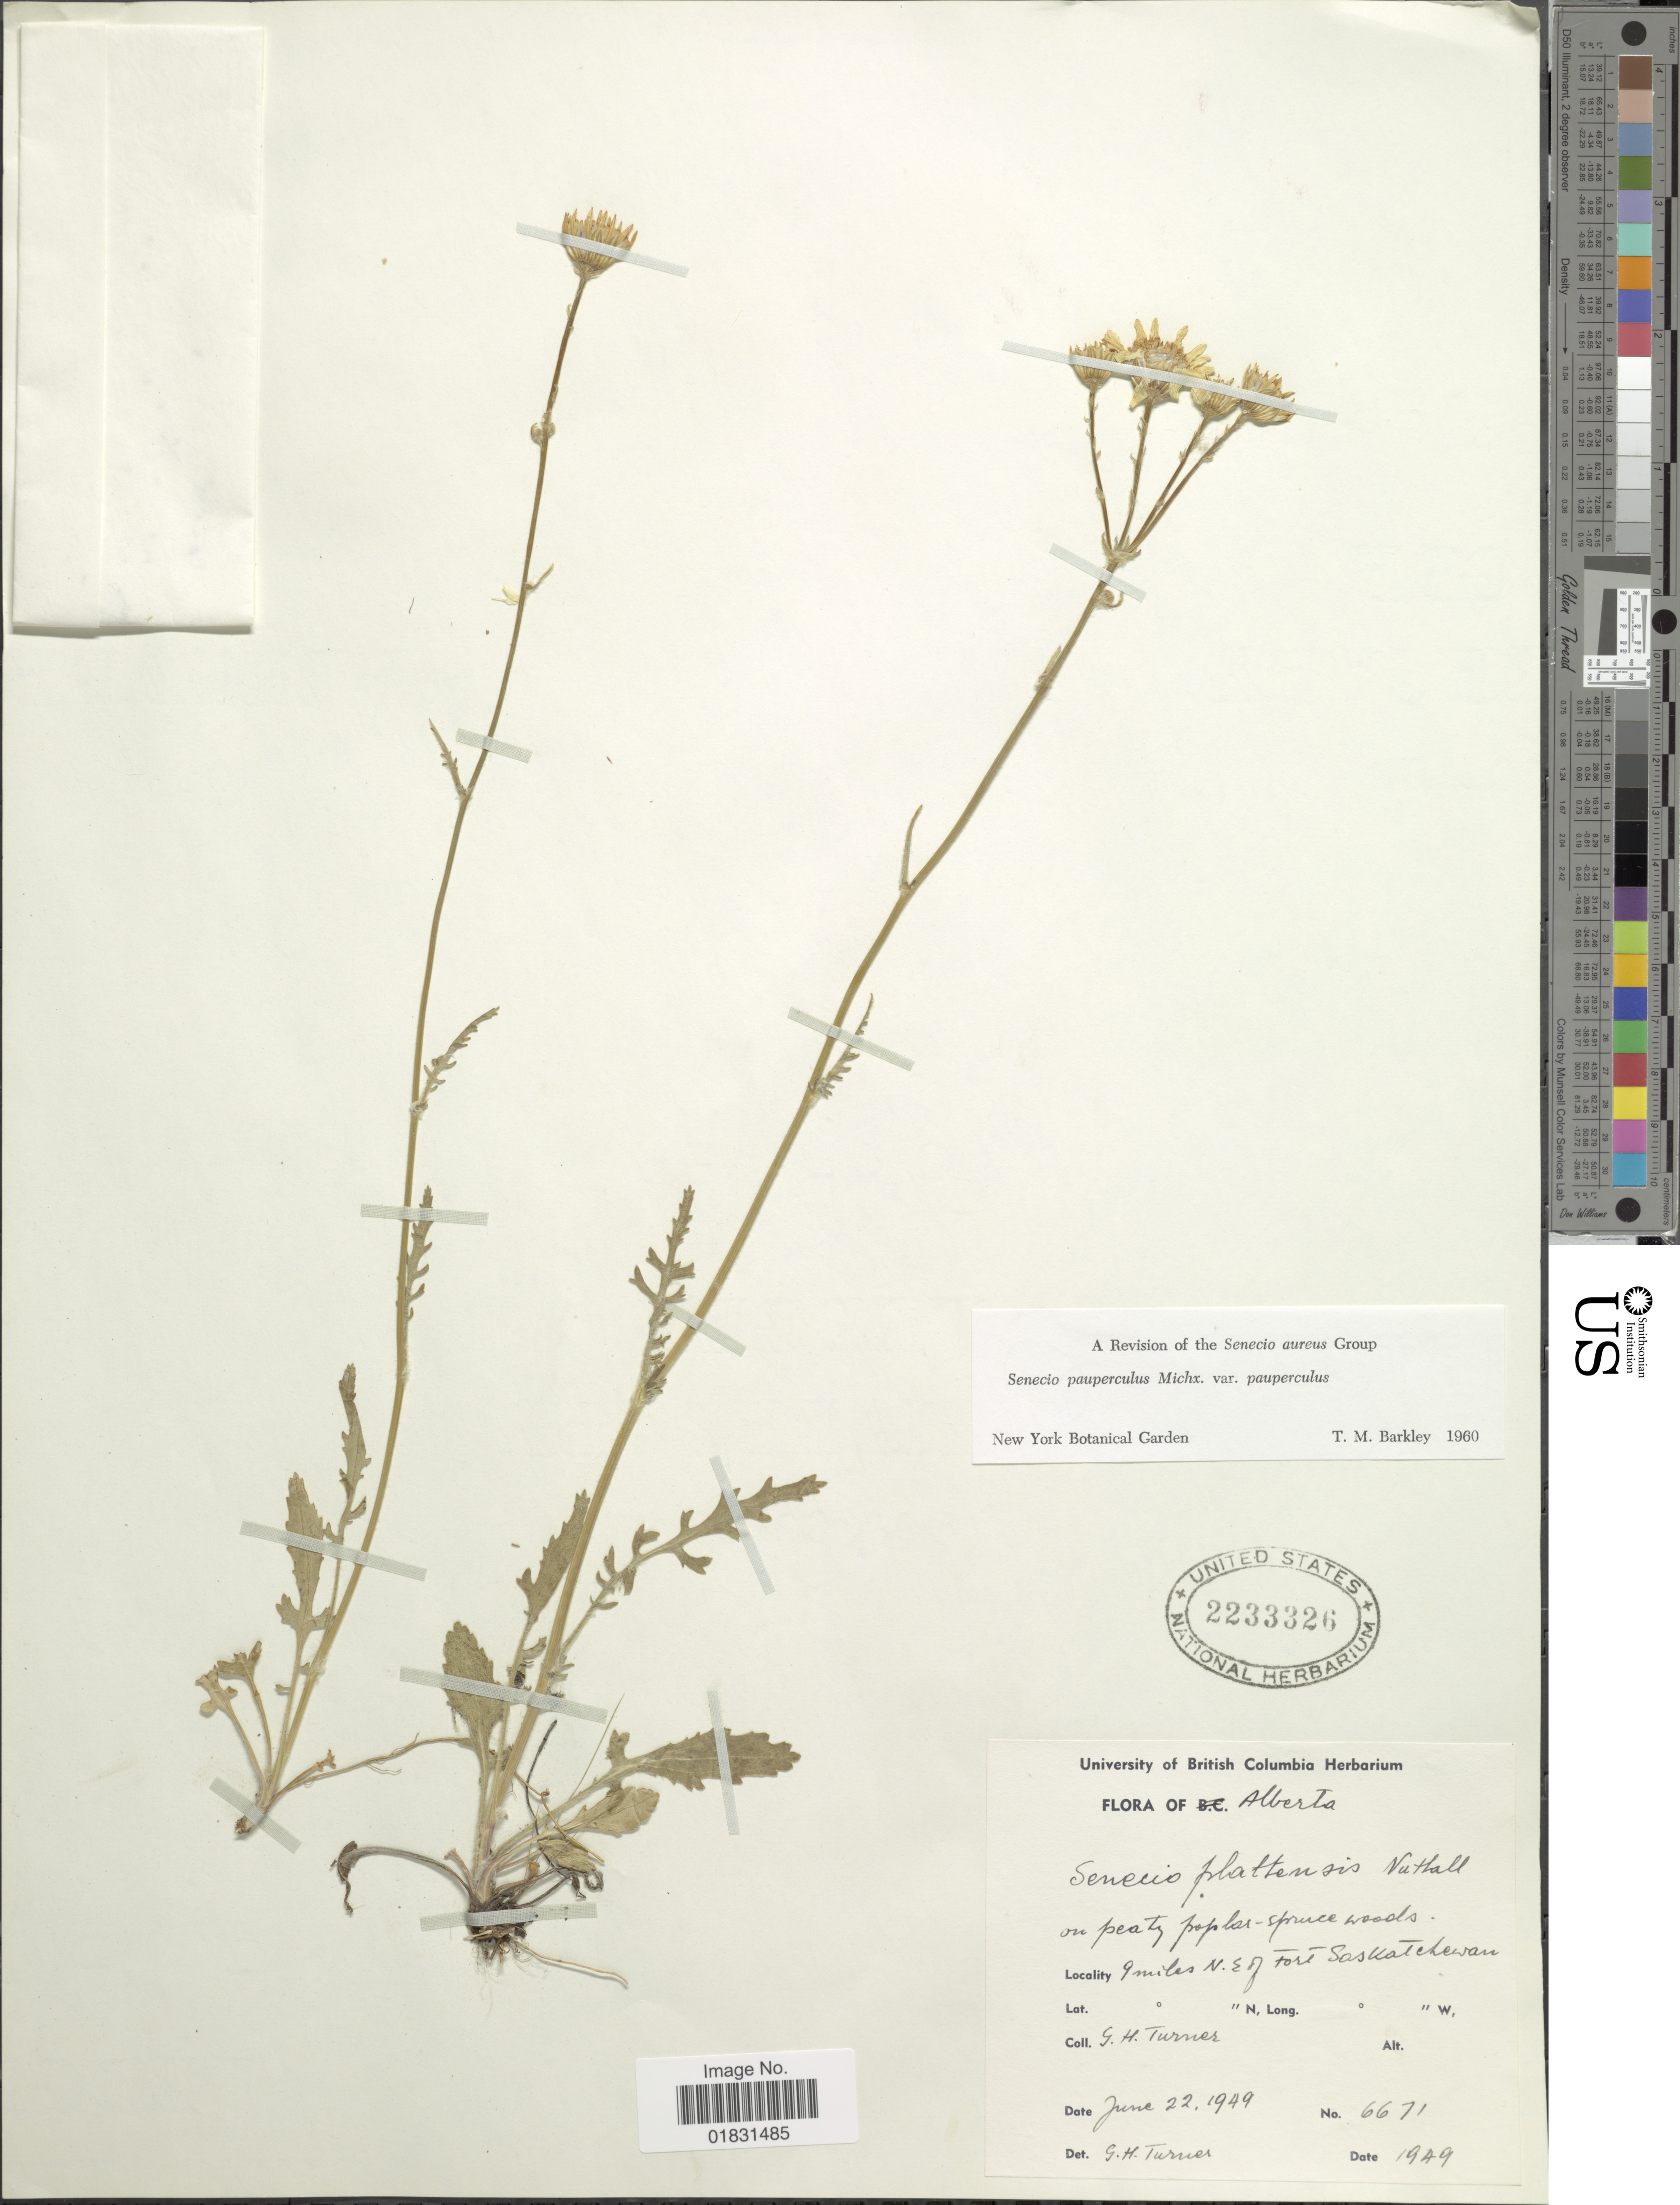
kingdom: Plantae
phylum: Tracheophyta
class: Magnoliopsida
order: Asterales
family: Asteraceae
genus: Packera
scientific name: Packera paupercula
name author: (Michx.) Á. Löve & D. Löve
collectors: G. H. Turner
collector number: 6671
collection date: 1949-06-22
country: Canada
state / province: Alberta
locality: On peaty poplar-spuce woods. 9 miles N.E. of Fort Saskatchewan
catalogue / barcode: US 2233326